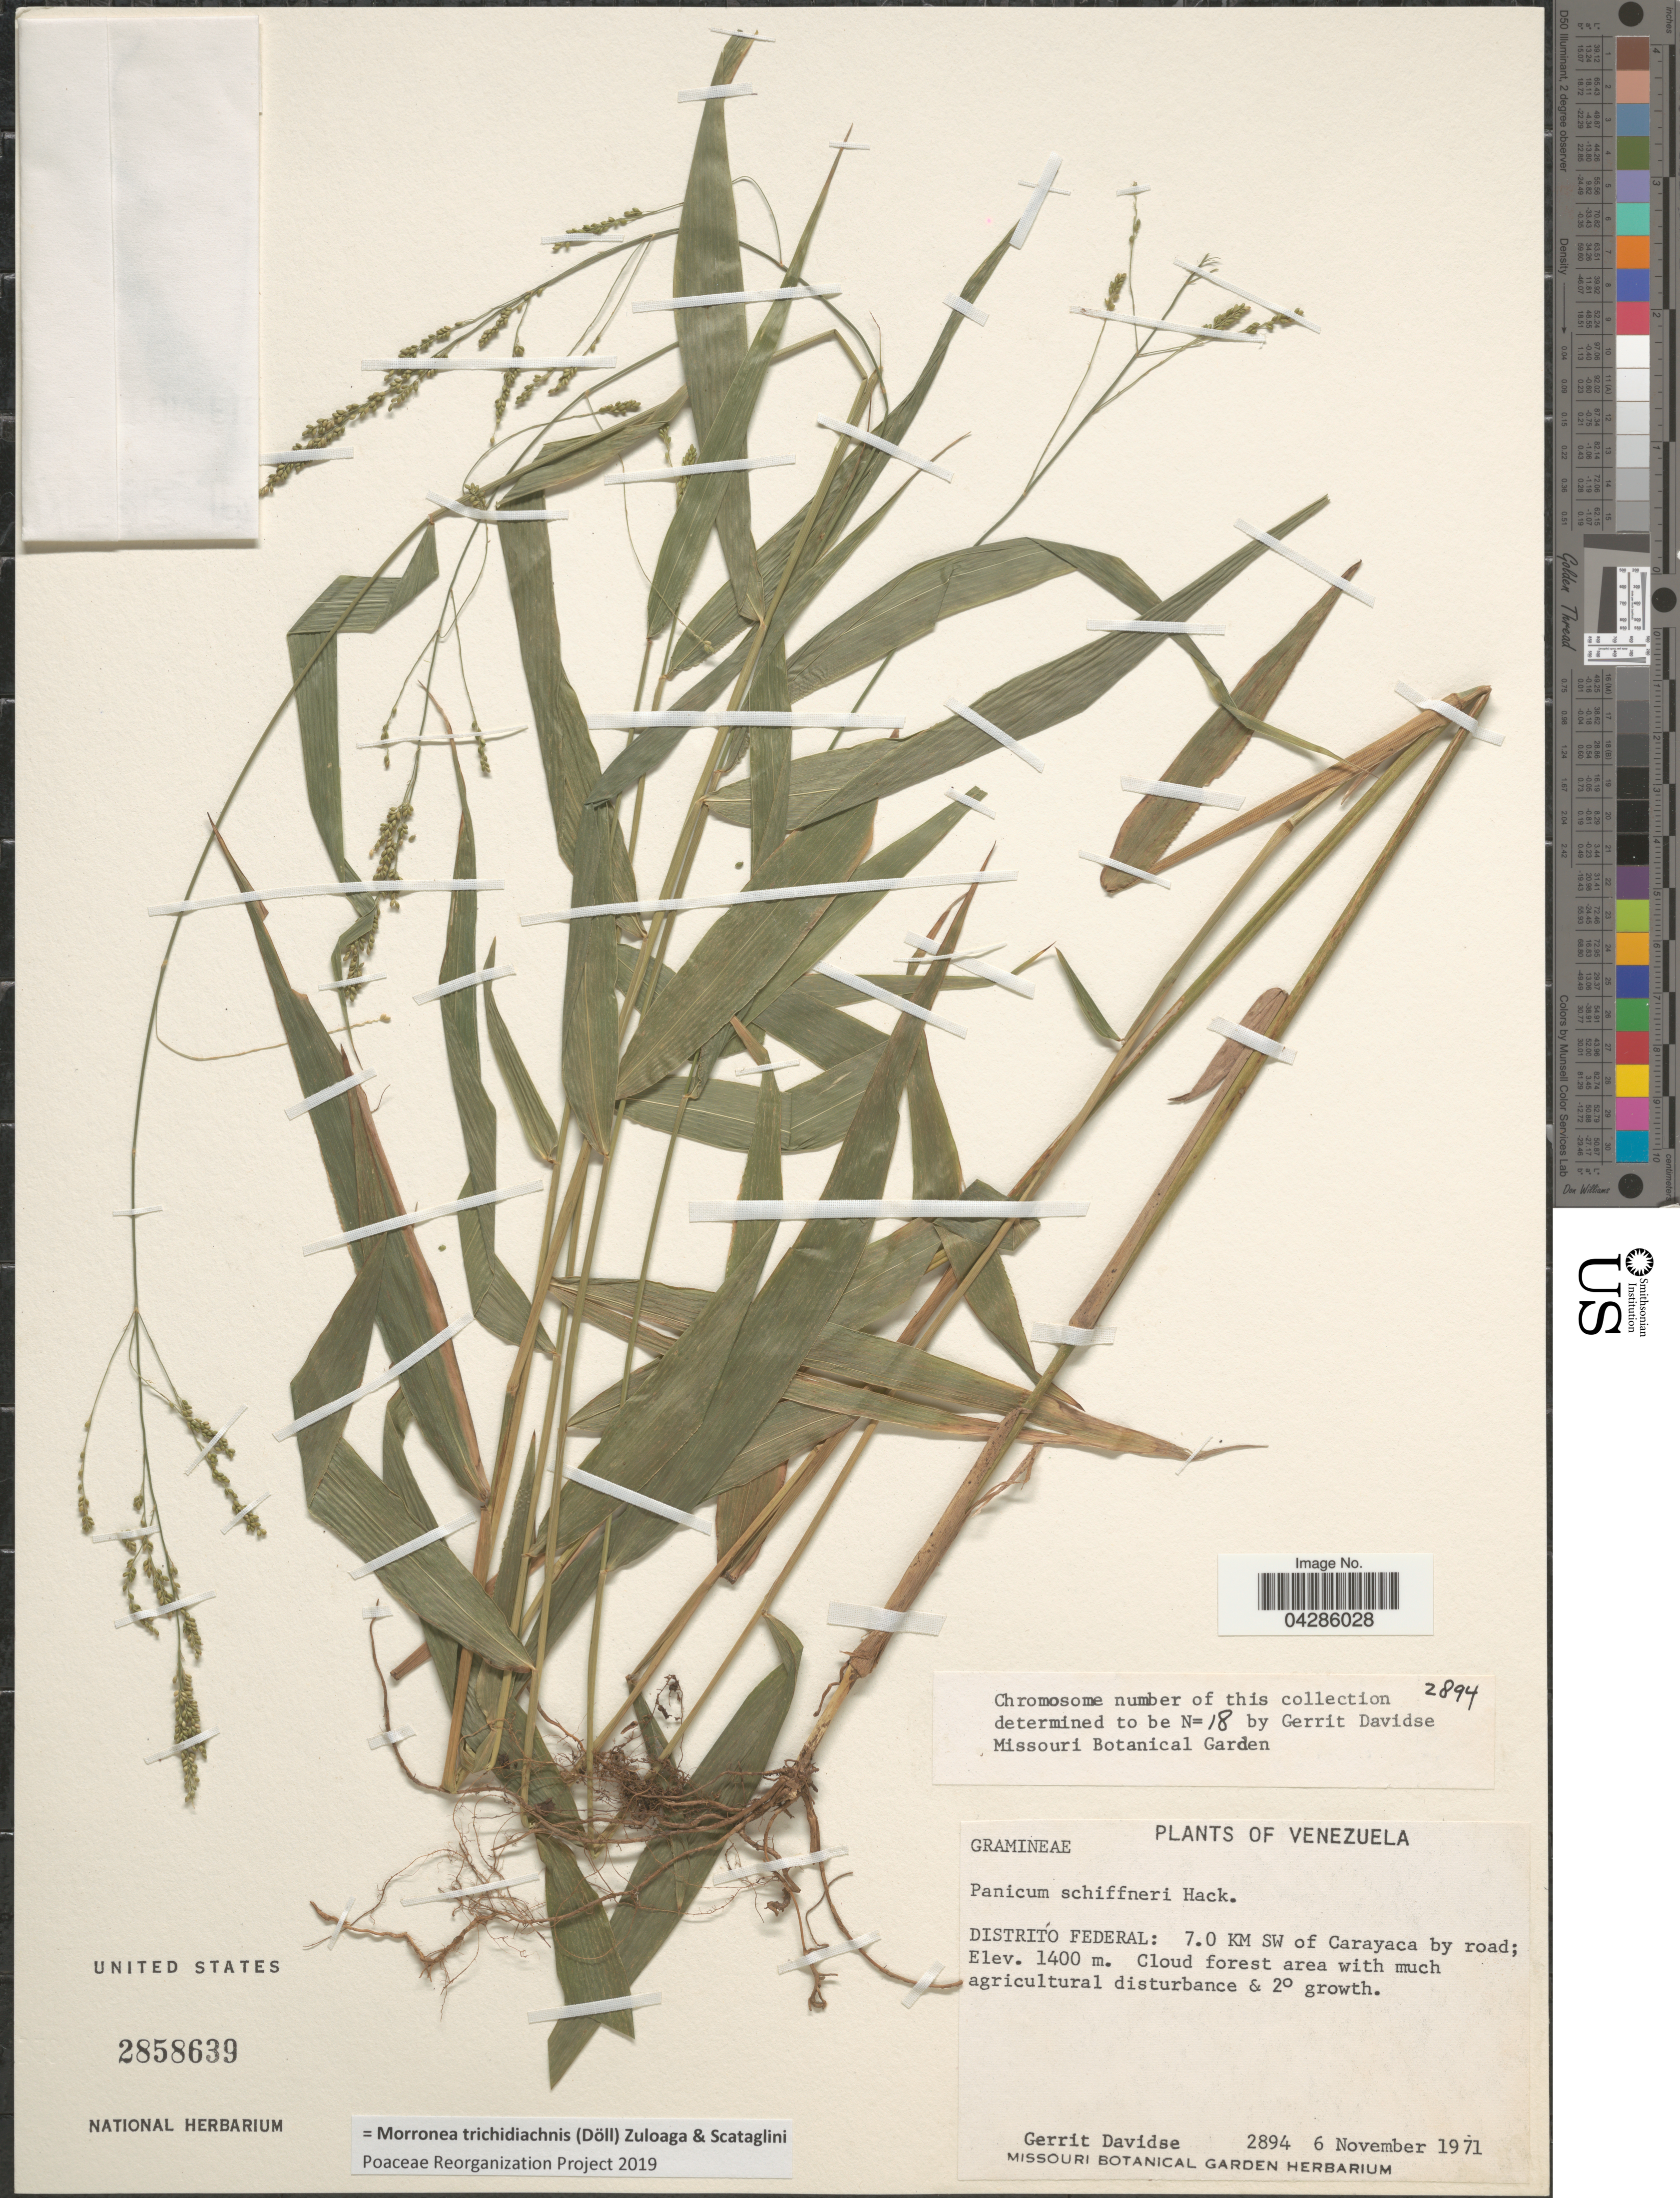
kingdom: Plantae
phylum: Tracheophyta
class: Liliopsida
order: Poales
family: Poaceae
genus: Morronea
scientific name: Morronea trichidiachnis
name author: (Döll) Zuloaga & Scataglini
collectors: G. Davidse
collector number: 2894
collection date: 1971-11-06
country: Venezuela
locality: Distríto Federal: 7.0 km SW of Carayaca by road; Cloud forest area.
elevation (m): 1400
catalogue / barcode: US 2858639